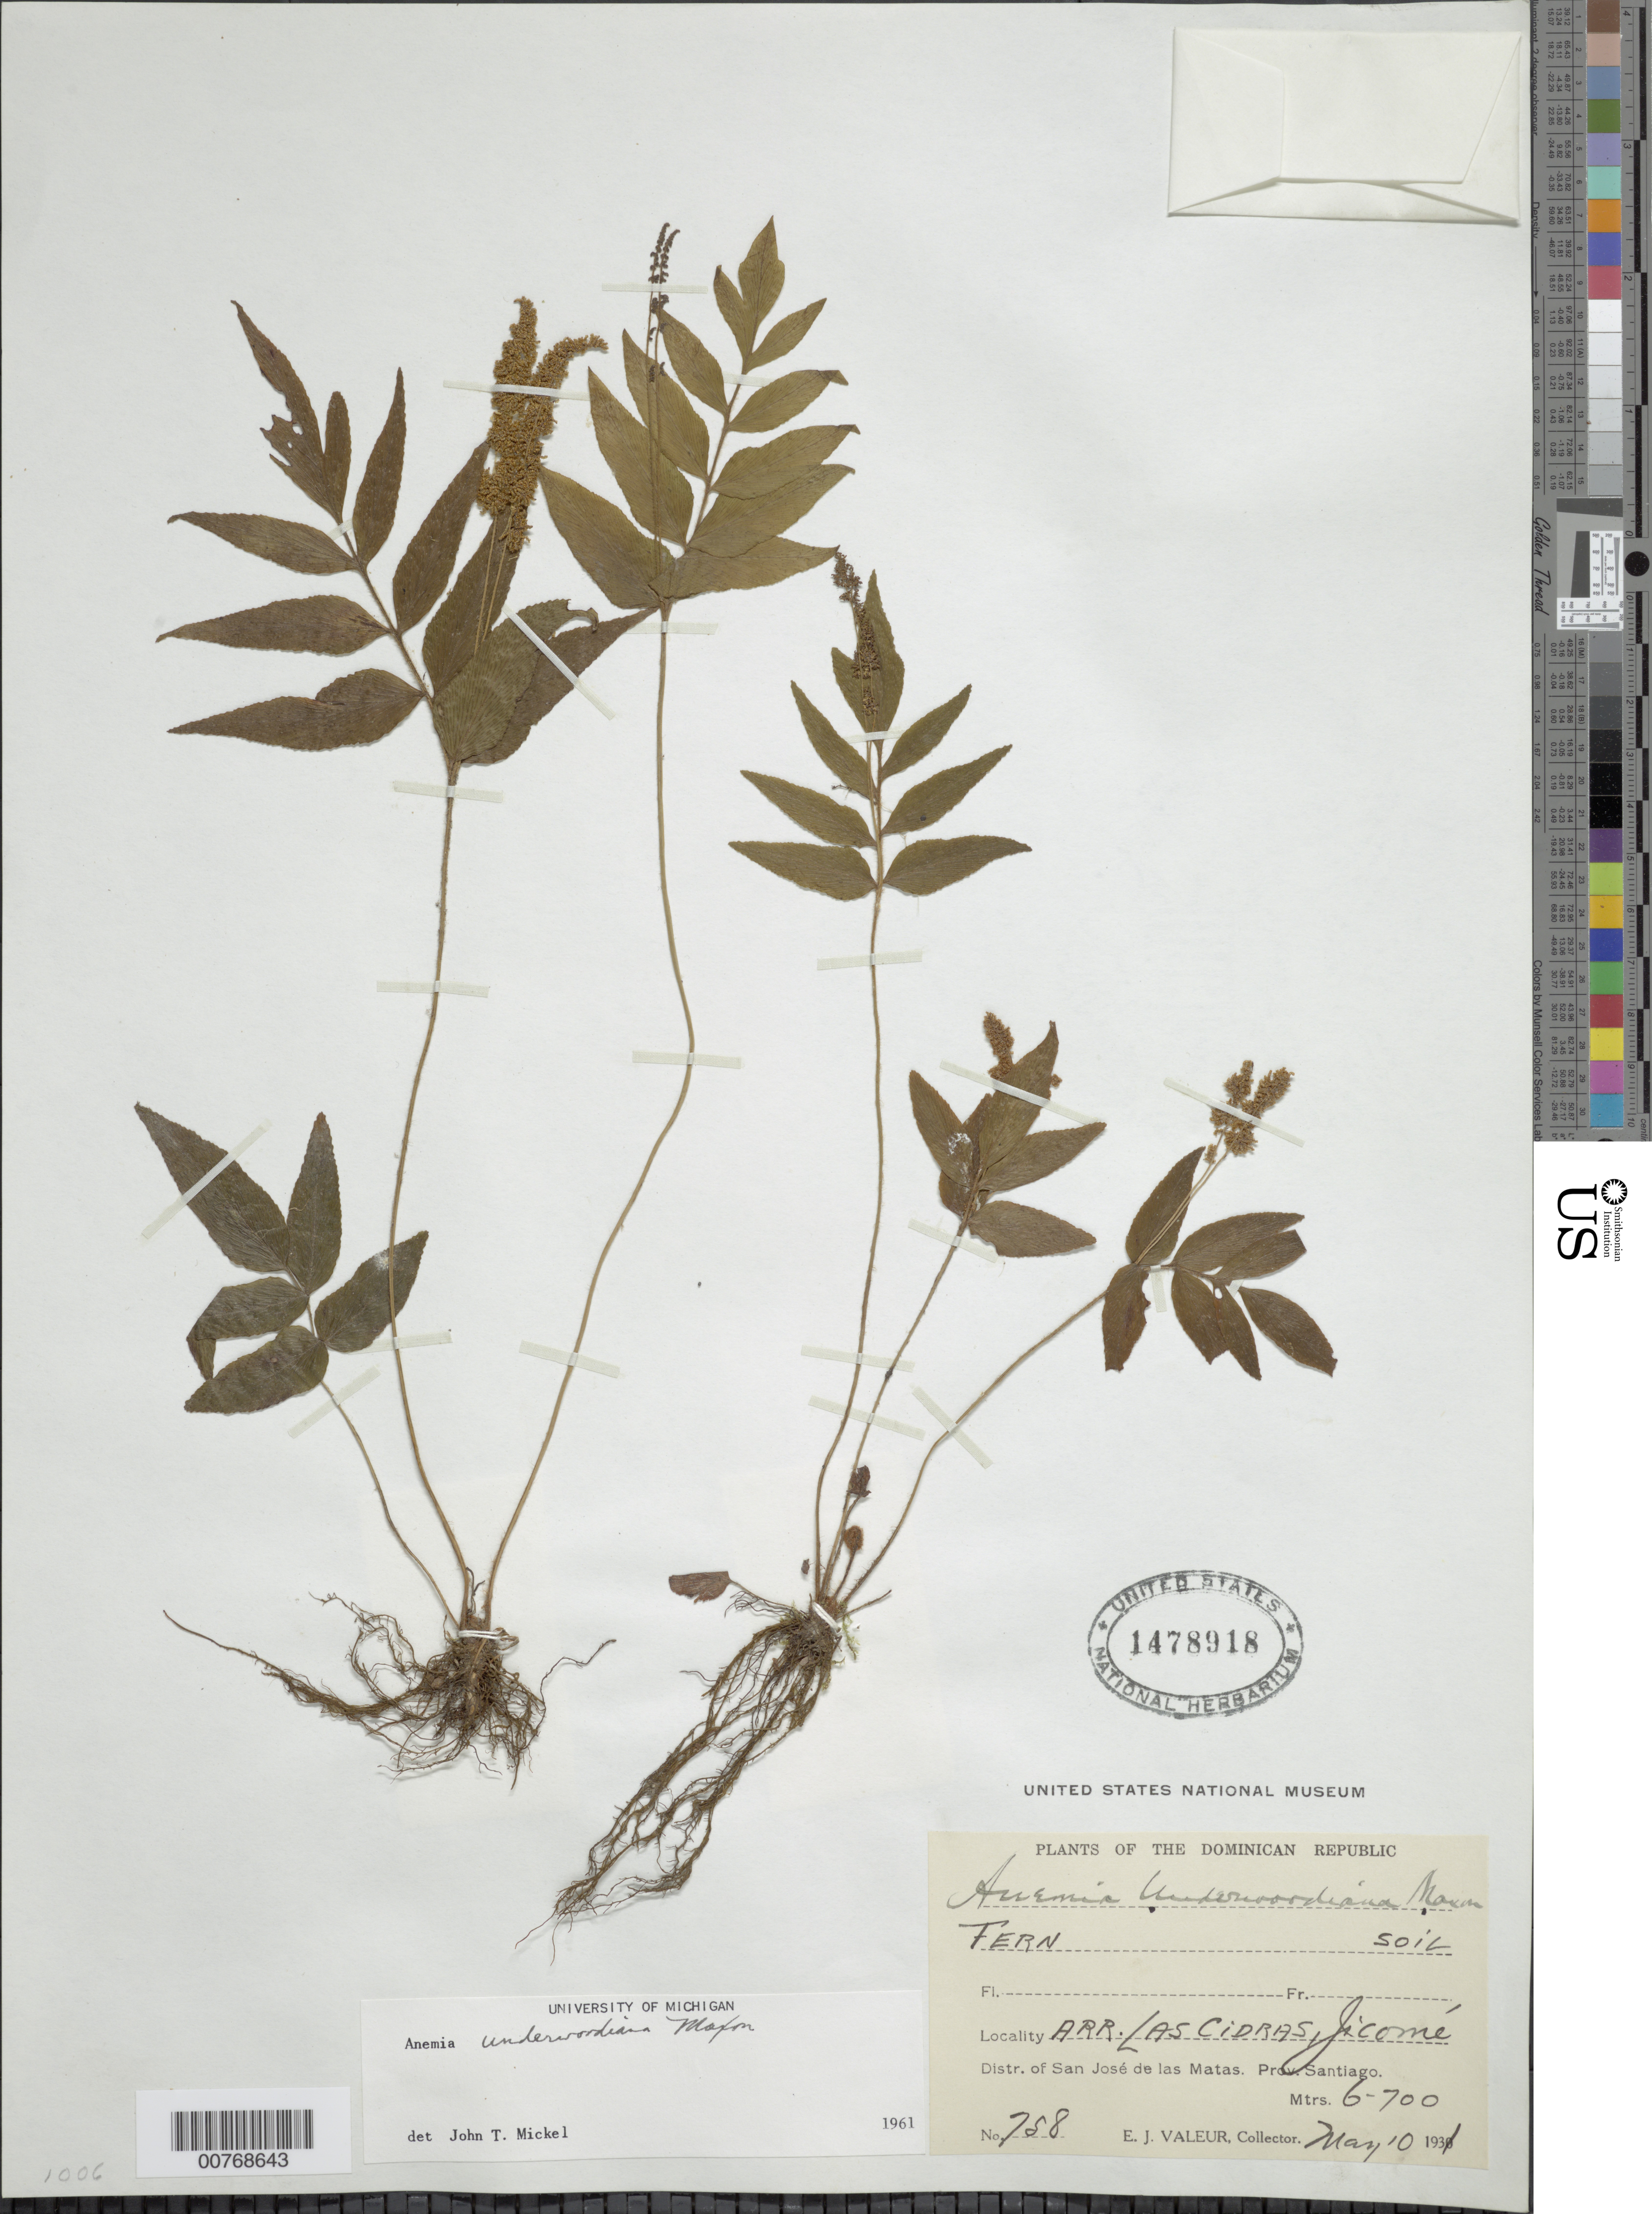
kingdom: Plantae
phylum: Tracheophyta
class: Polypodiopsida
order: Schizaeales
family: Anemiaceae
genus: Anemia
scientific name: Anemia underwoodiana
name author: Maxon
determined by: Mickel, J. T., (NY), New York Botanical Garden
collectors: E. Valeur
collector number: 758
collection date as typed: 10 May 1931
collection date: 1931-05-10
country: Dominican Republic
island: Hispaniola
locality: Distr. San José de las Matas, Provincia Santiago, Arroyo Las Cidras, Jicomé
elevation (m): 600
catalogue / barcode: US 1478918